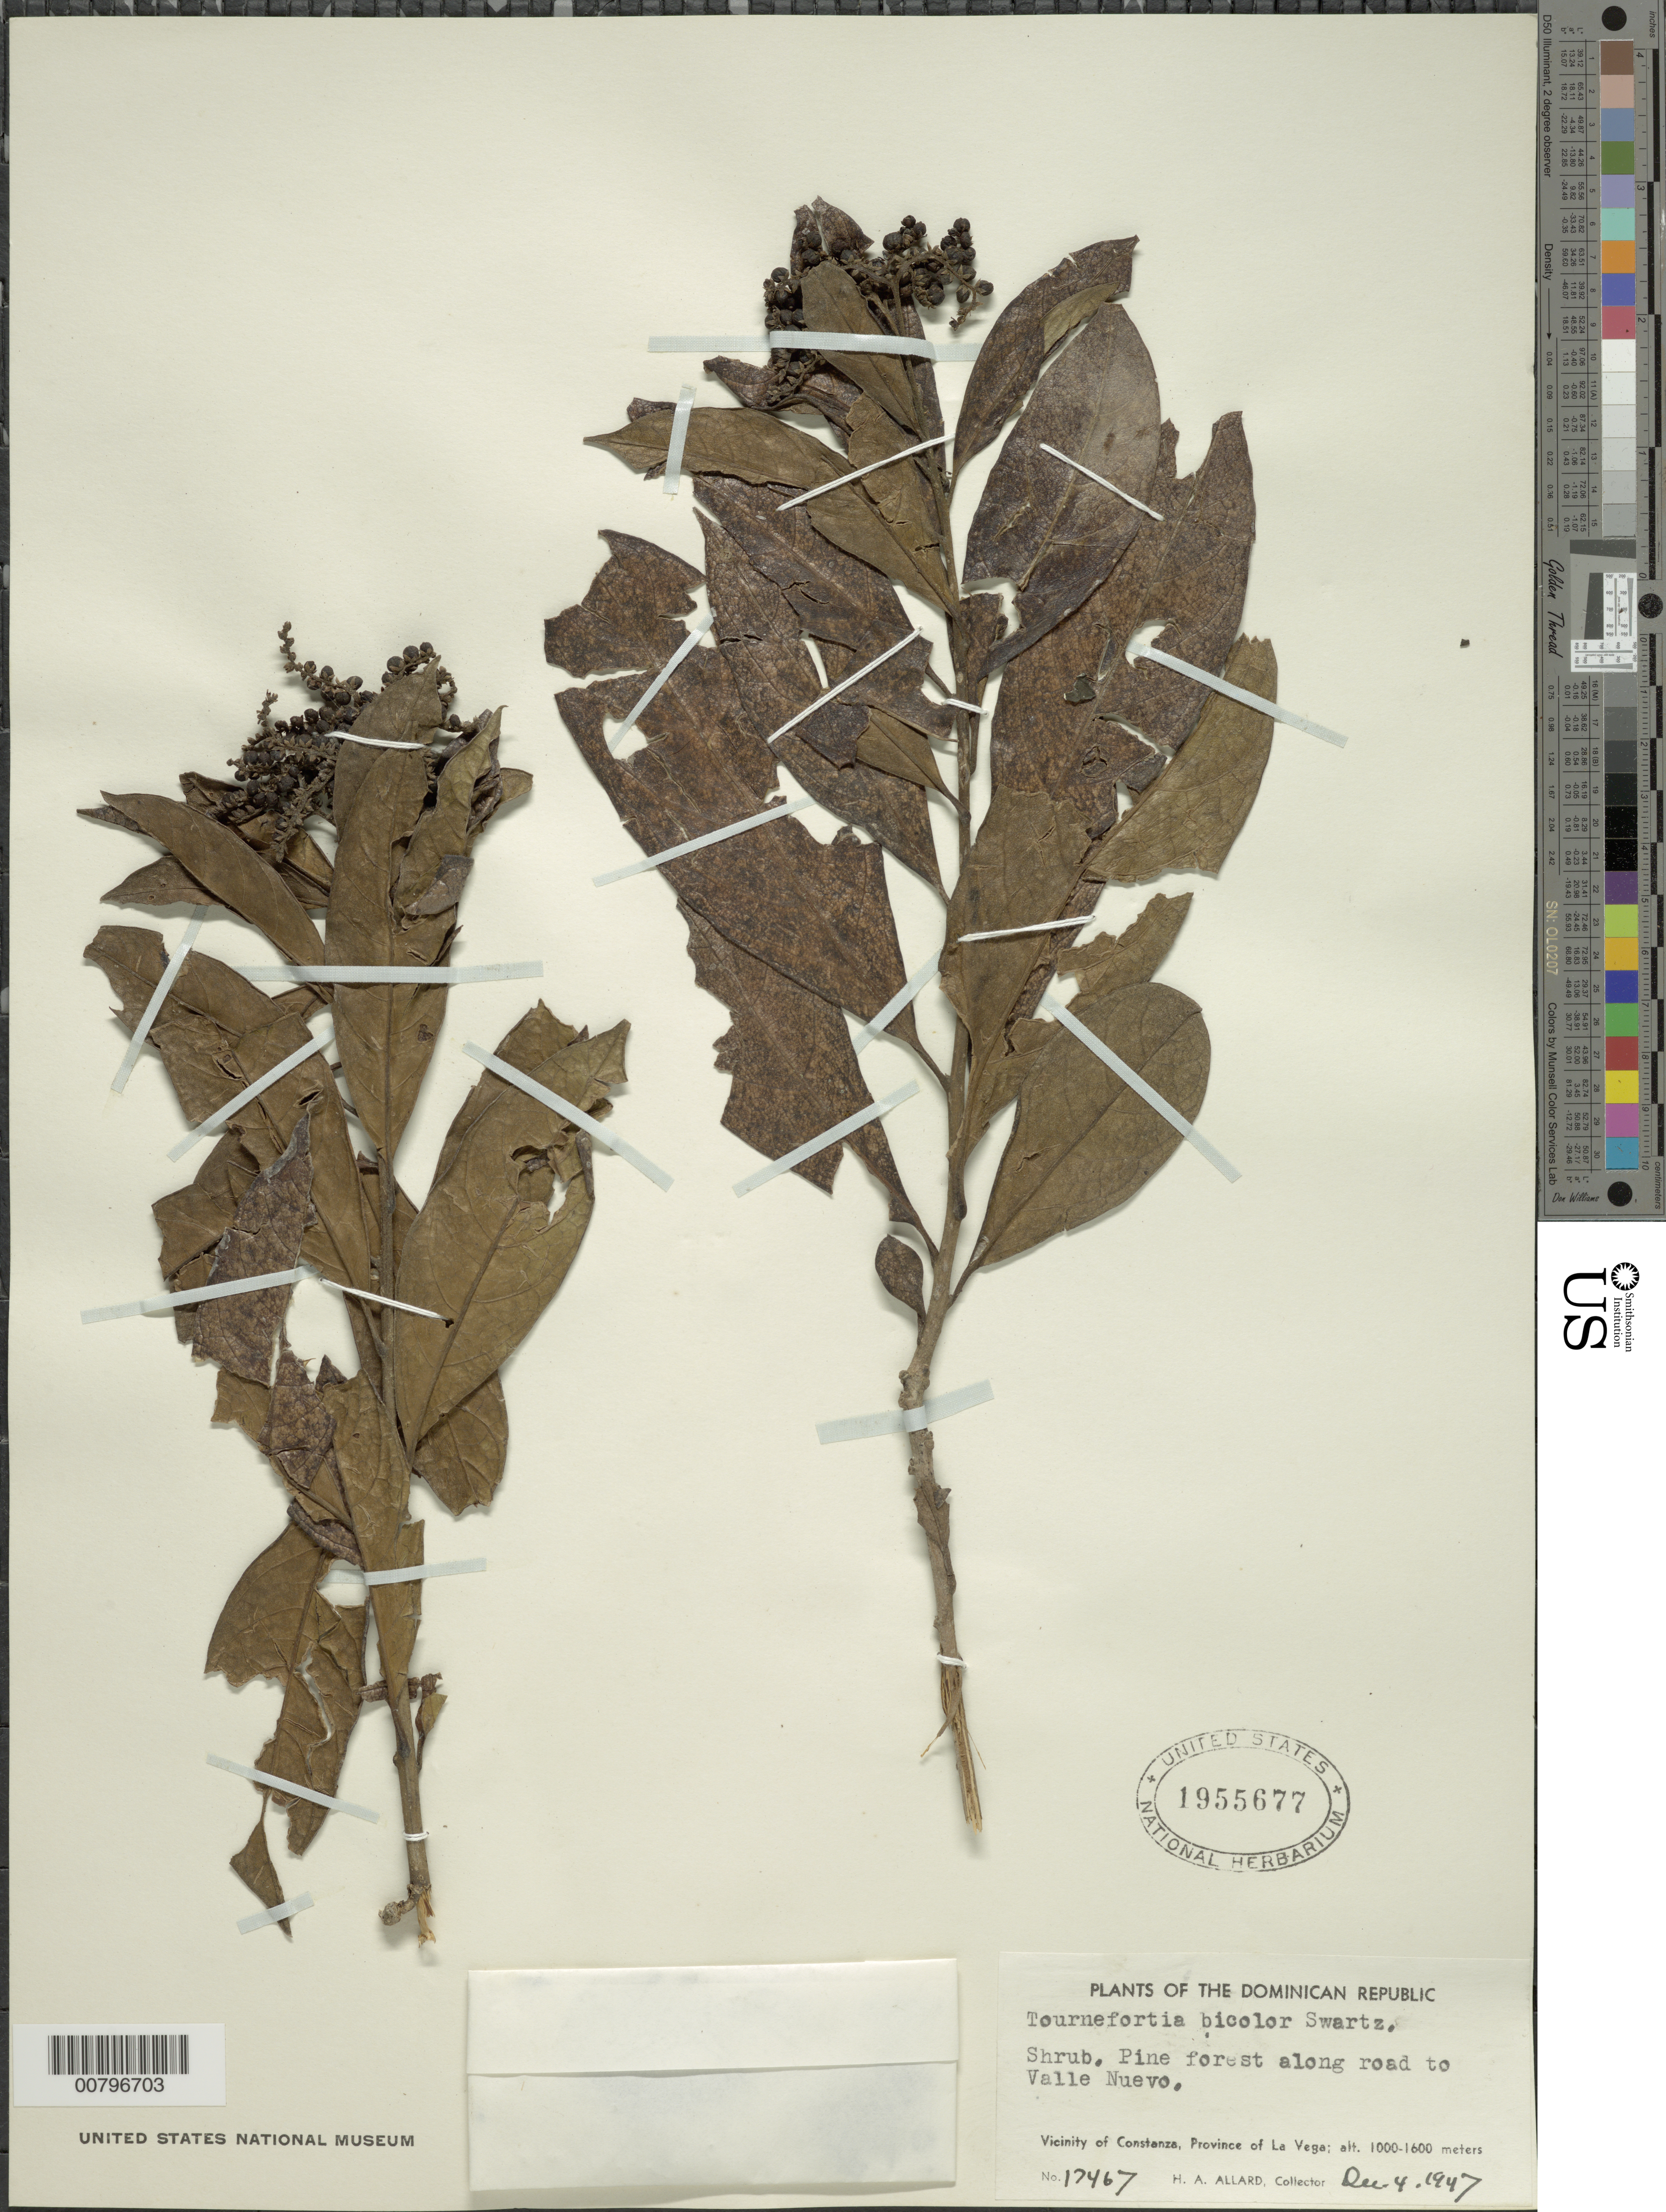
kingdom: Plantae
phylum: Tracheophyta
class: Magnoliopsida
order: Boraginales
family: Heliotropiaceae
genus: Tournefortia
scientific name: Tournefortia bycolor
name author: Sw.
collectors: H. A. Allard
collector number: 17467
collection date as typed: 04 Dec 1947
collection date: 1947-12-04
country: Dominican Republic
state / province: La Vega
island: Hispaniola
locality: Vicinity of Constanza, along road to Valle Nuevo.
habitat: Pine forest.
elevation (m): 1000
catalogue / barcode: US 1955677